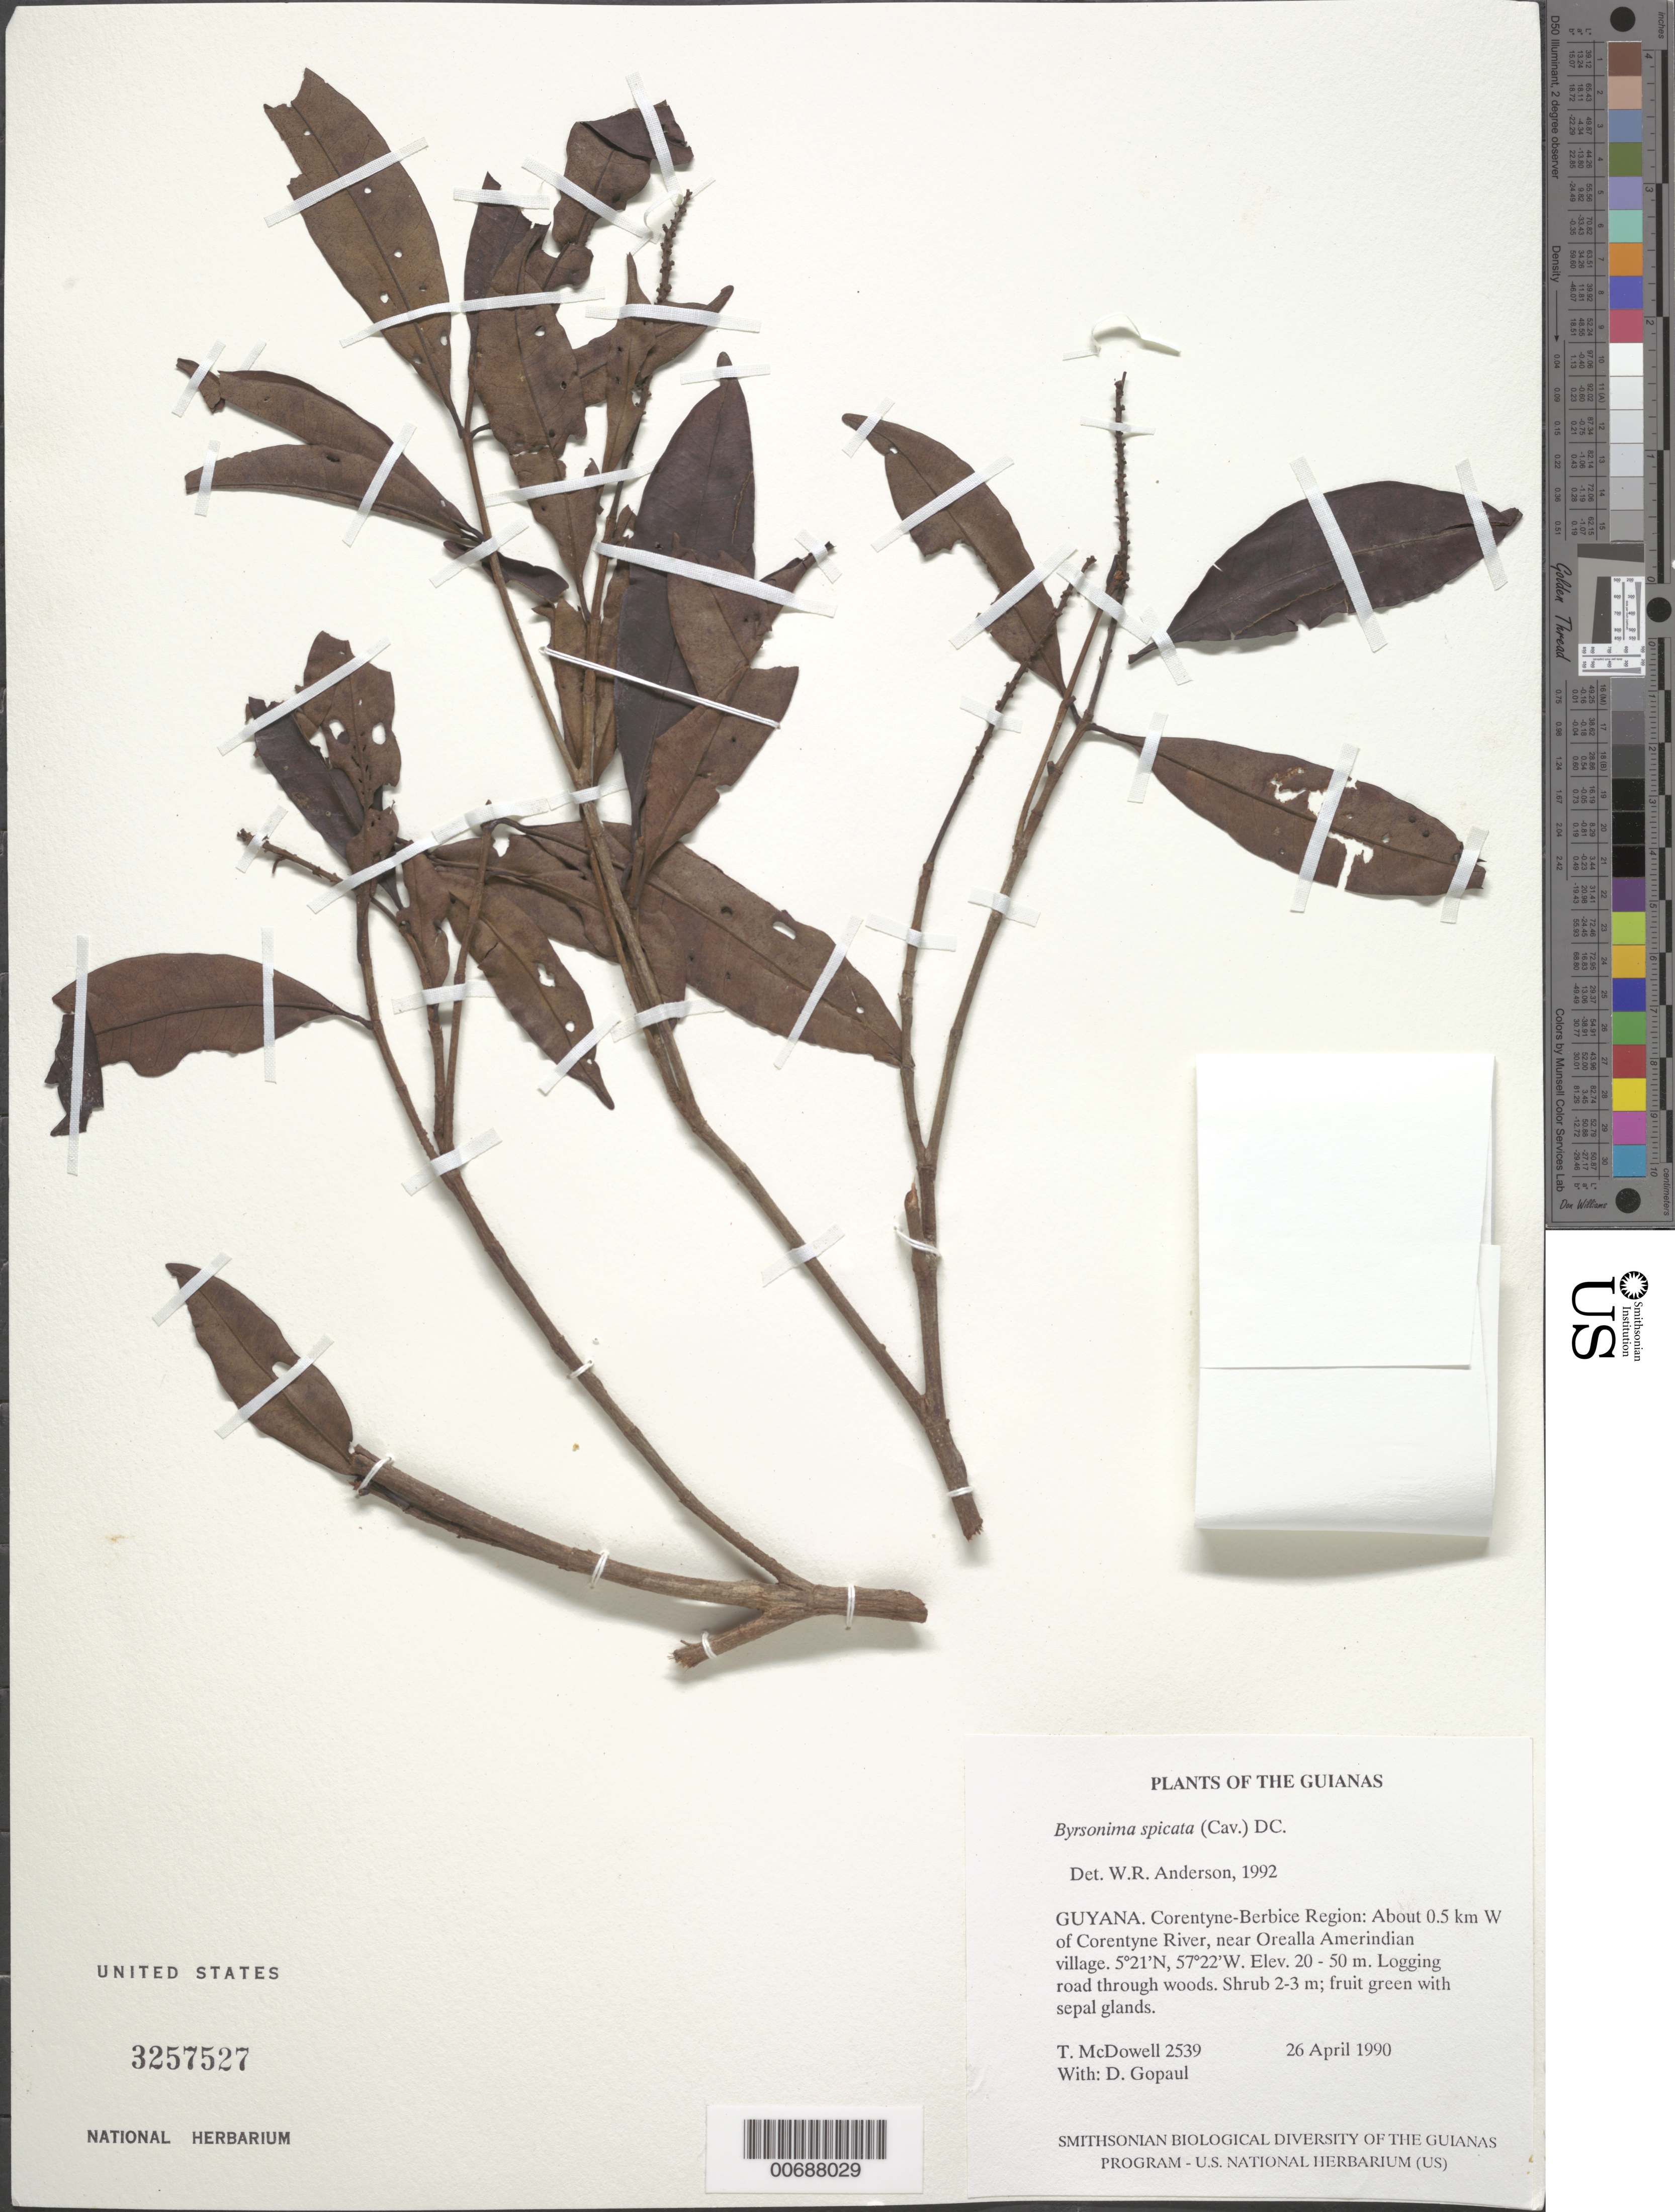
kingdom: Plantae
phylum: Tracheophyta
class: Magnoliopsida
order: Malpighiales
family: Malpighiaceae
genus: Byrsonima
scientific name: Byrsonima spicata (Cav.) DC.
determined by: Anderson, W. R., (MICH), University of Michigan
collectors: T. McDowell & D. Gopaul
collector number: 2539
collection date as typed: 26 April 1990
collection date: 1990-04-26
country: Guyana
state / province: E. Berbice-Corentyne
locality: About 0.5 km W of Corentyne River, near Orealla Amerindian village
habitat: Logging road through woods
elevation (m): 20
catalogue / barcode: US 3257527